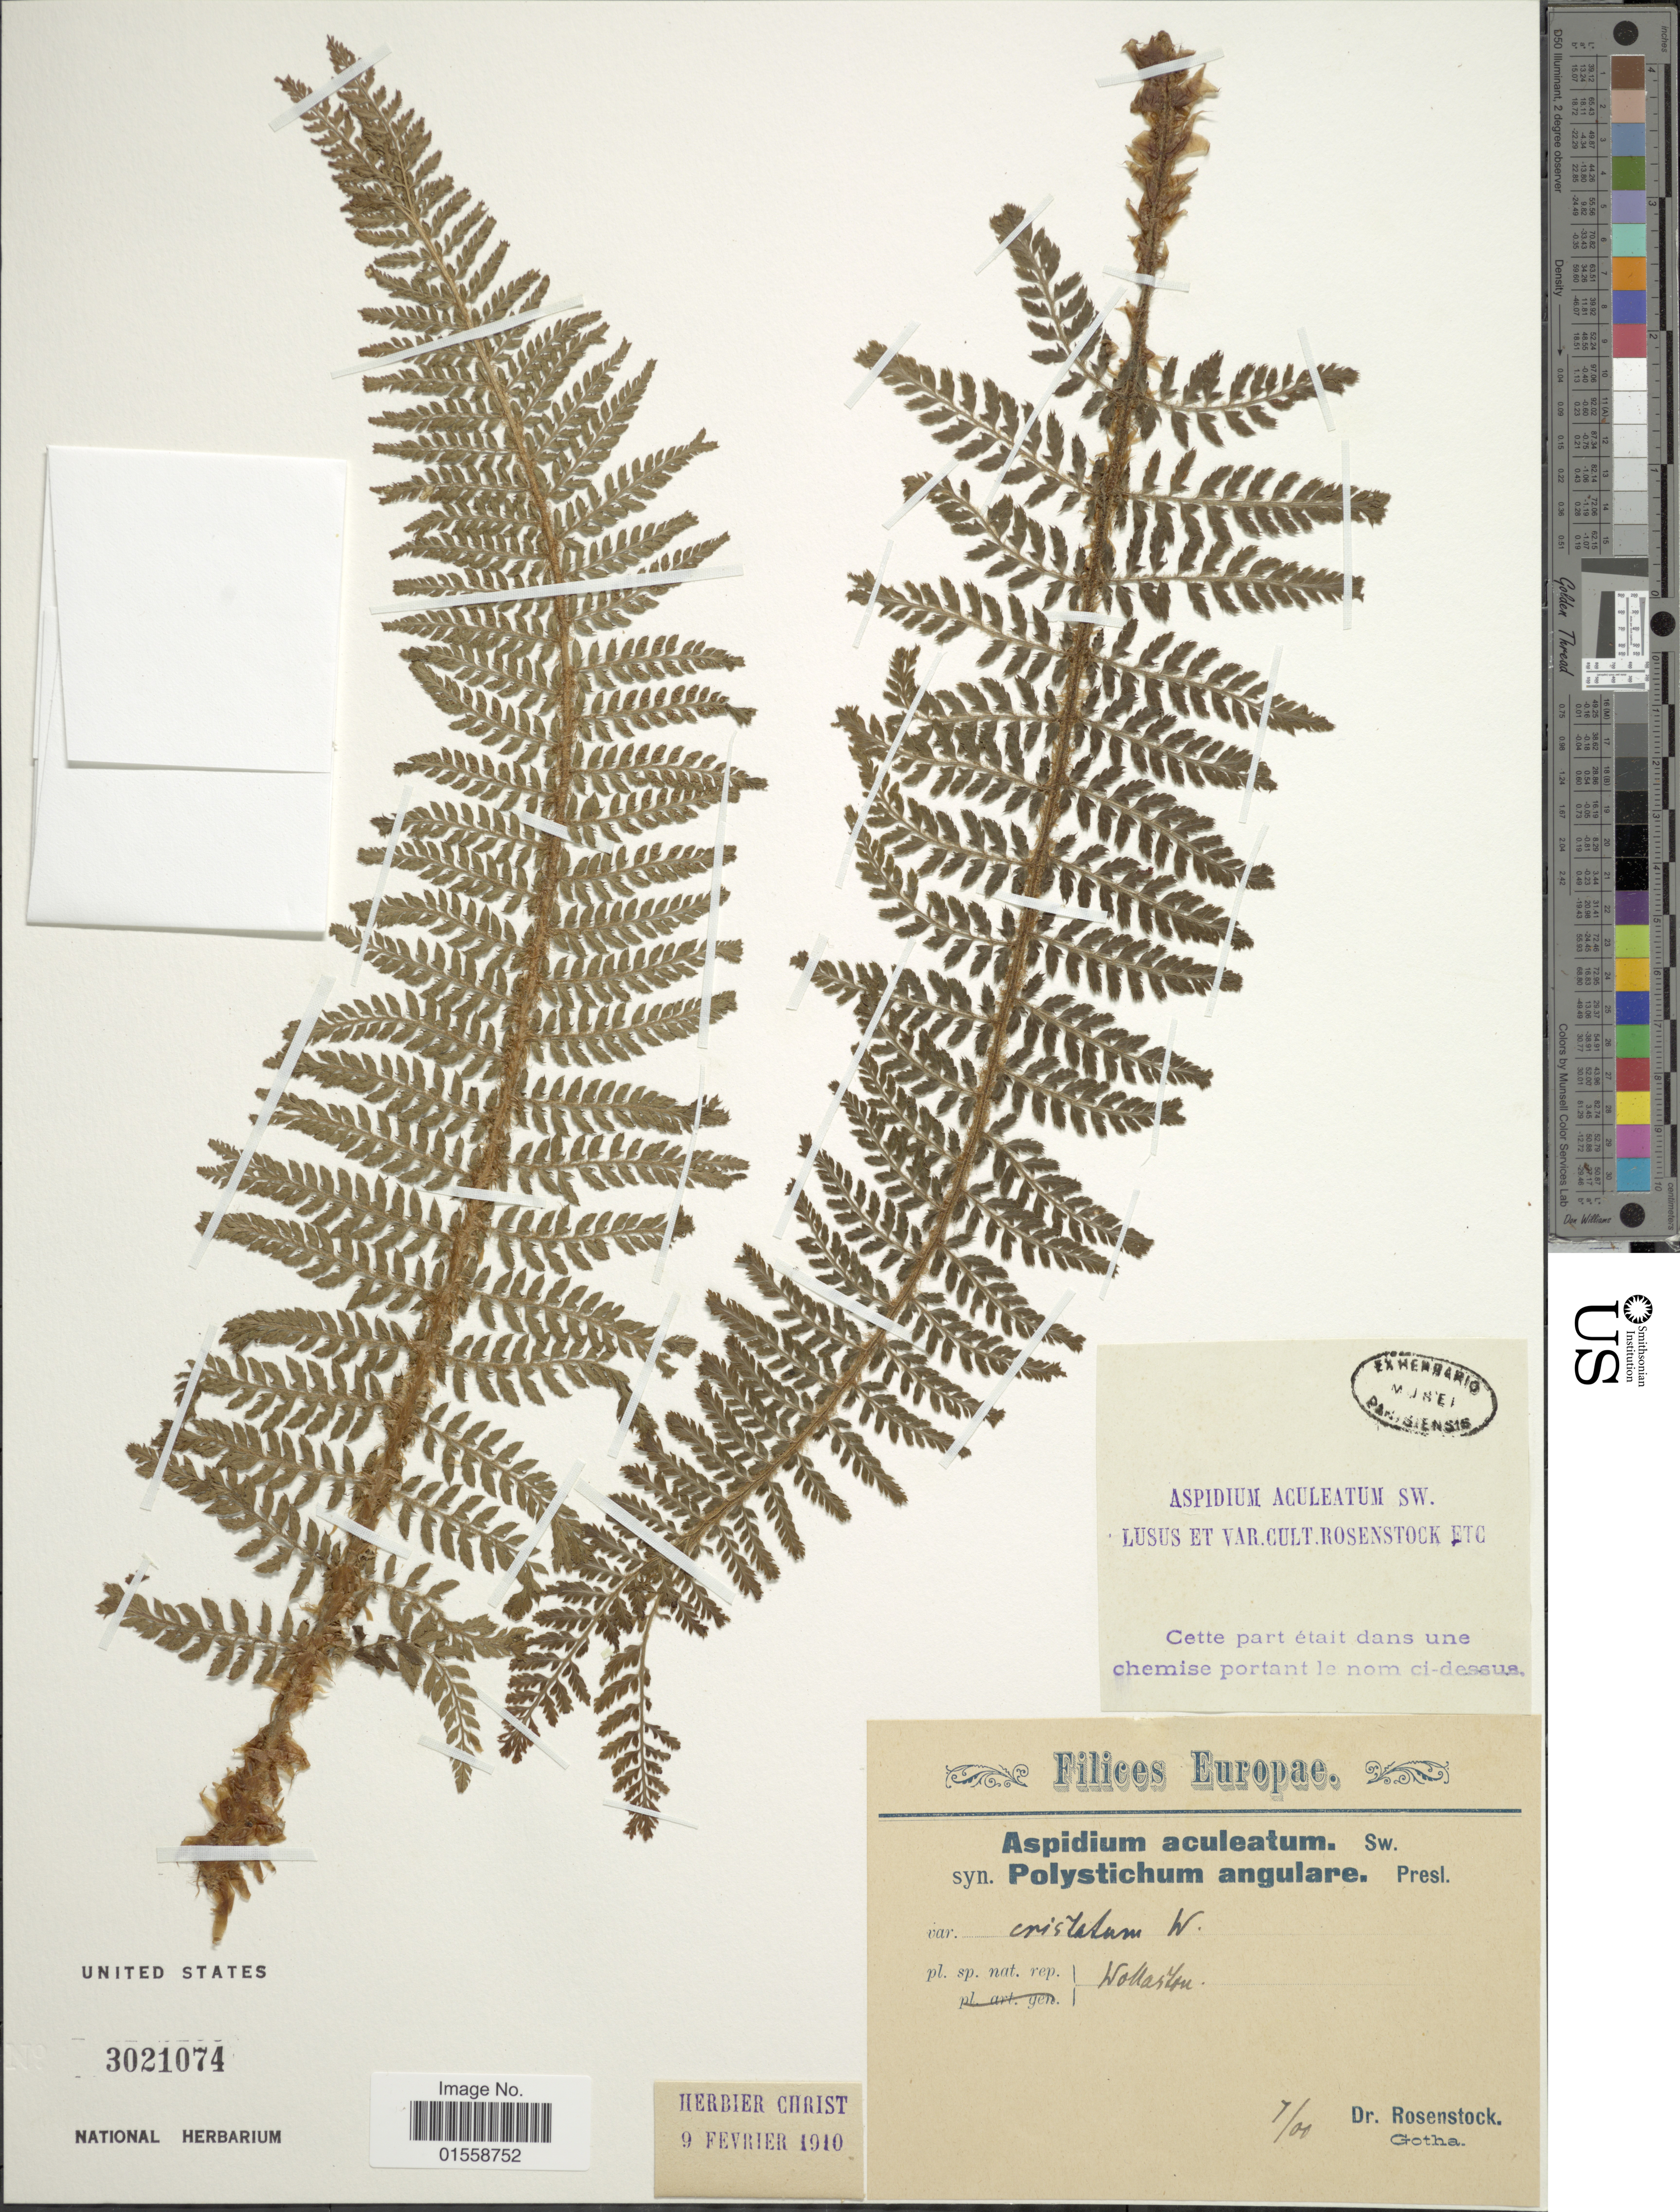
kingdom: Plantae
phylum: Tracheophyta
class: Polypodiopsida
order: Polypodiales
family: Dryopteridaceae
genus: Polystichum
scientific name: Polystichum setiferum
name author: (Forssk.) Moore ex Woynar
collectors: -- Rosenstock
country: United Kingdom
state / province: England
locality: Europae, Wollaston [interpreted]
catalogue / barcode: US 3021074